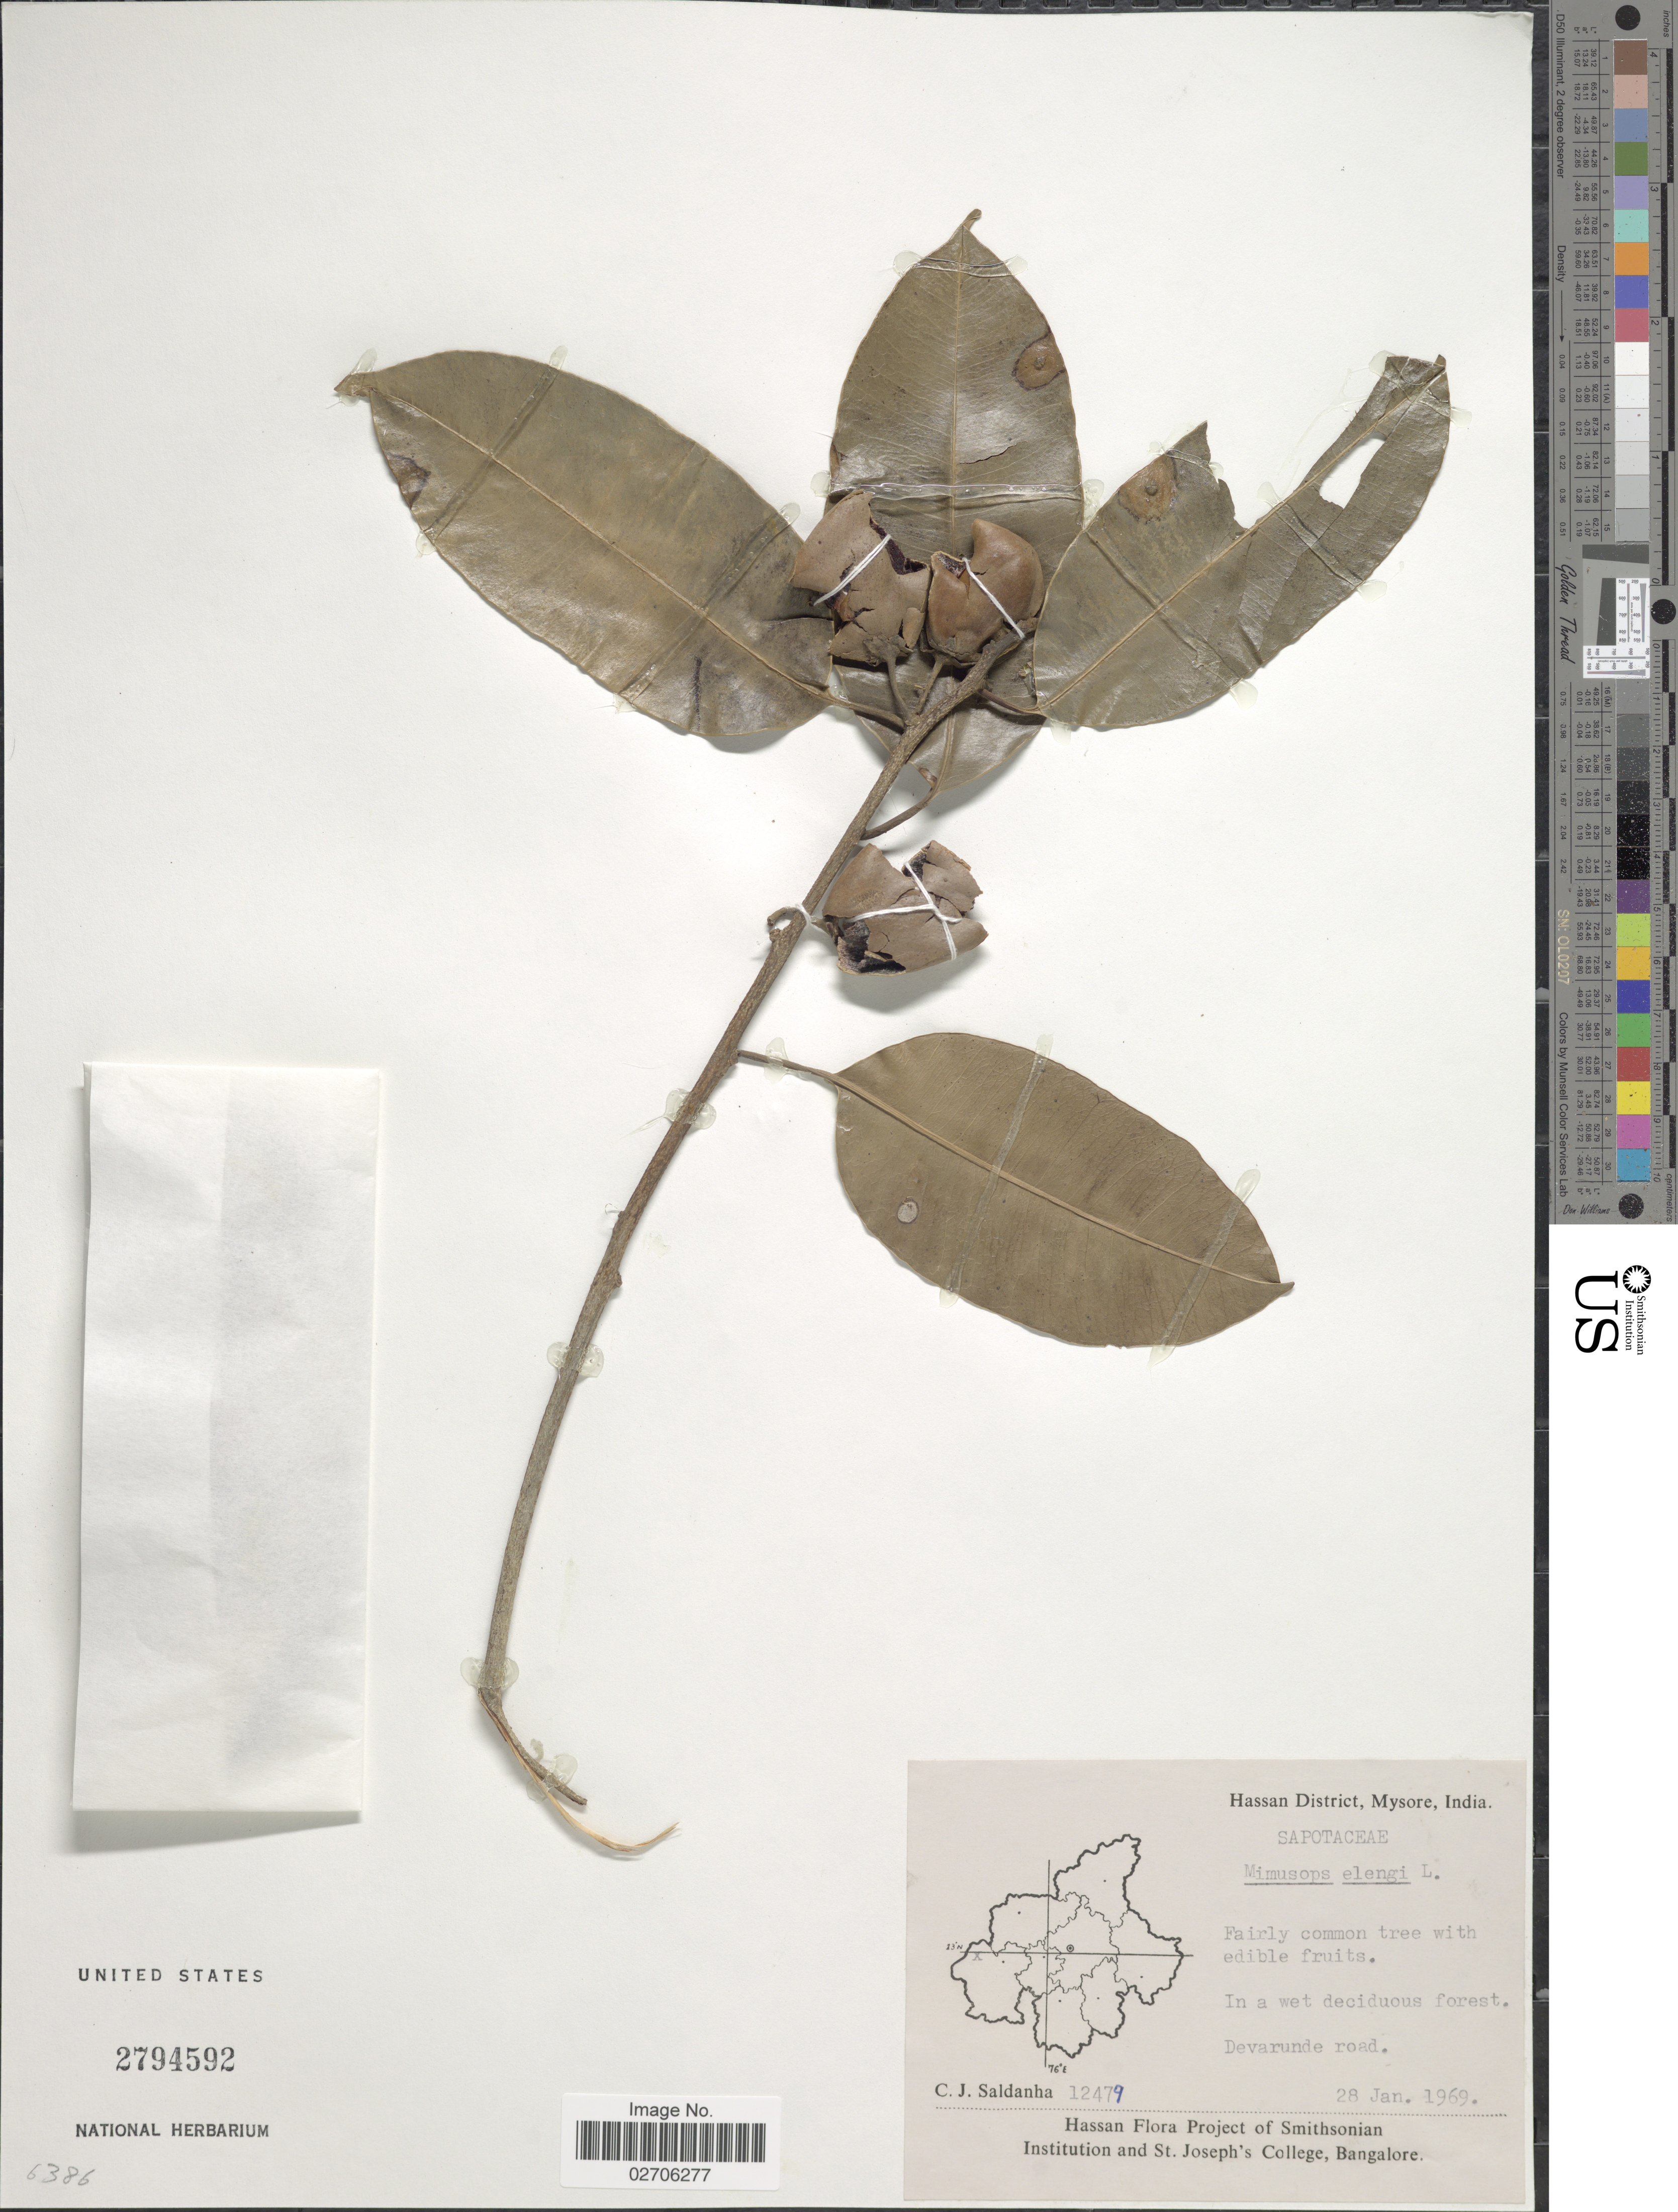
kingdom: Plantae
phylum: Tracheophyta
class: Magnoliopsida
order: Ericales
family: Sapotaceae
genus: Mimusops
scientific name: Mimusops djave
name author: Engl.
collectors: C. J. Saldanha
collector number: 12479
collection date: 1969-01-28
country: India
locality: Hassan District, Mysore. Devarunde road.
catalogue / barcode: US 2794592